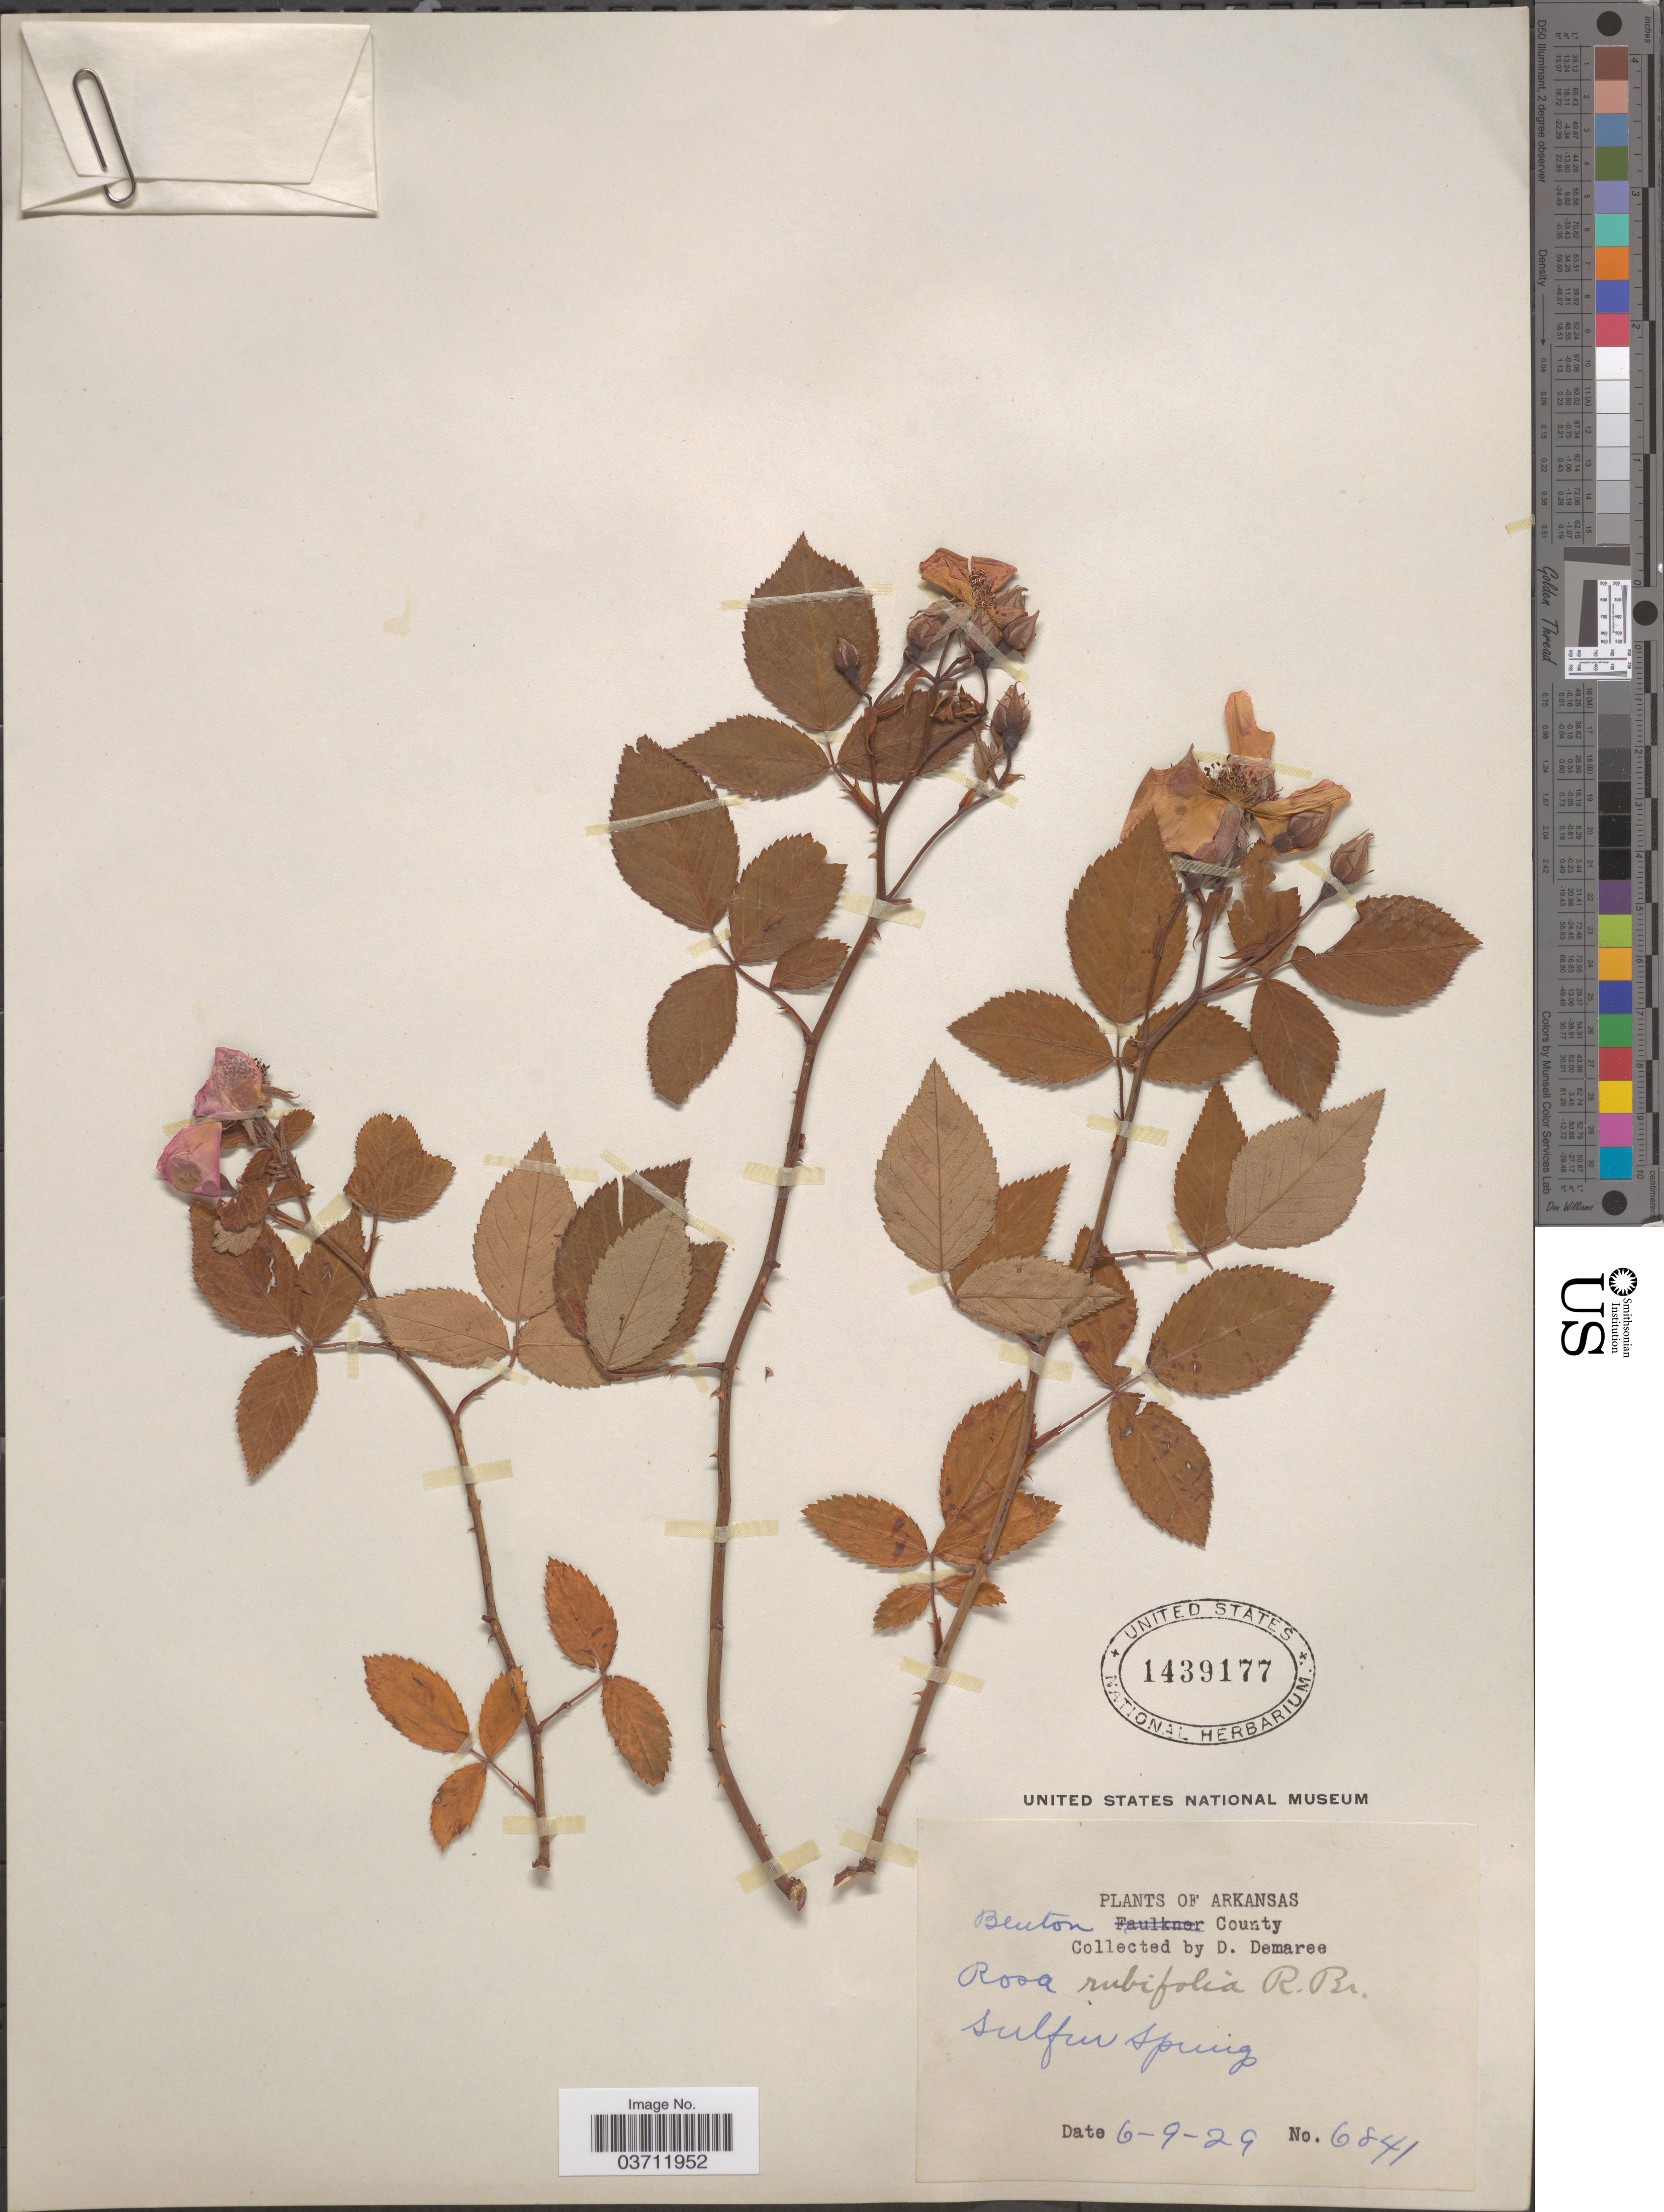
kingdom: Plantae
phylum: Tracheophyta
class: Magnoliopsida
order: Rosales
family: Rosaceae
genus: Rosa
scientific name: Rosa rubifolia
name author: R. Br.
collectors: D. Demaree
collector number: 6841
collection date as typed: Transcribed d/m/y: 9/6/29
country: United States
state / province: Arkansas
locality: Benton County. Sulfur Spring.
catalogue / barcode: US 1439177